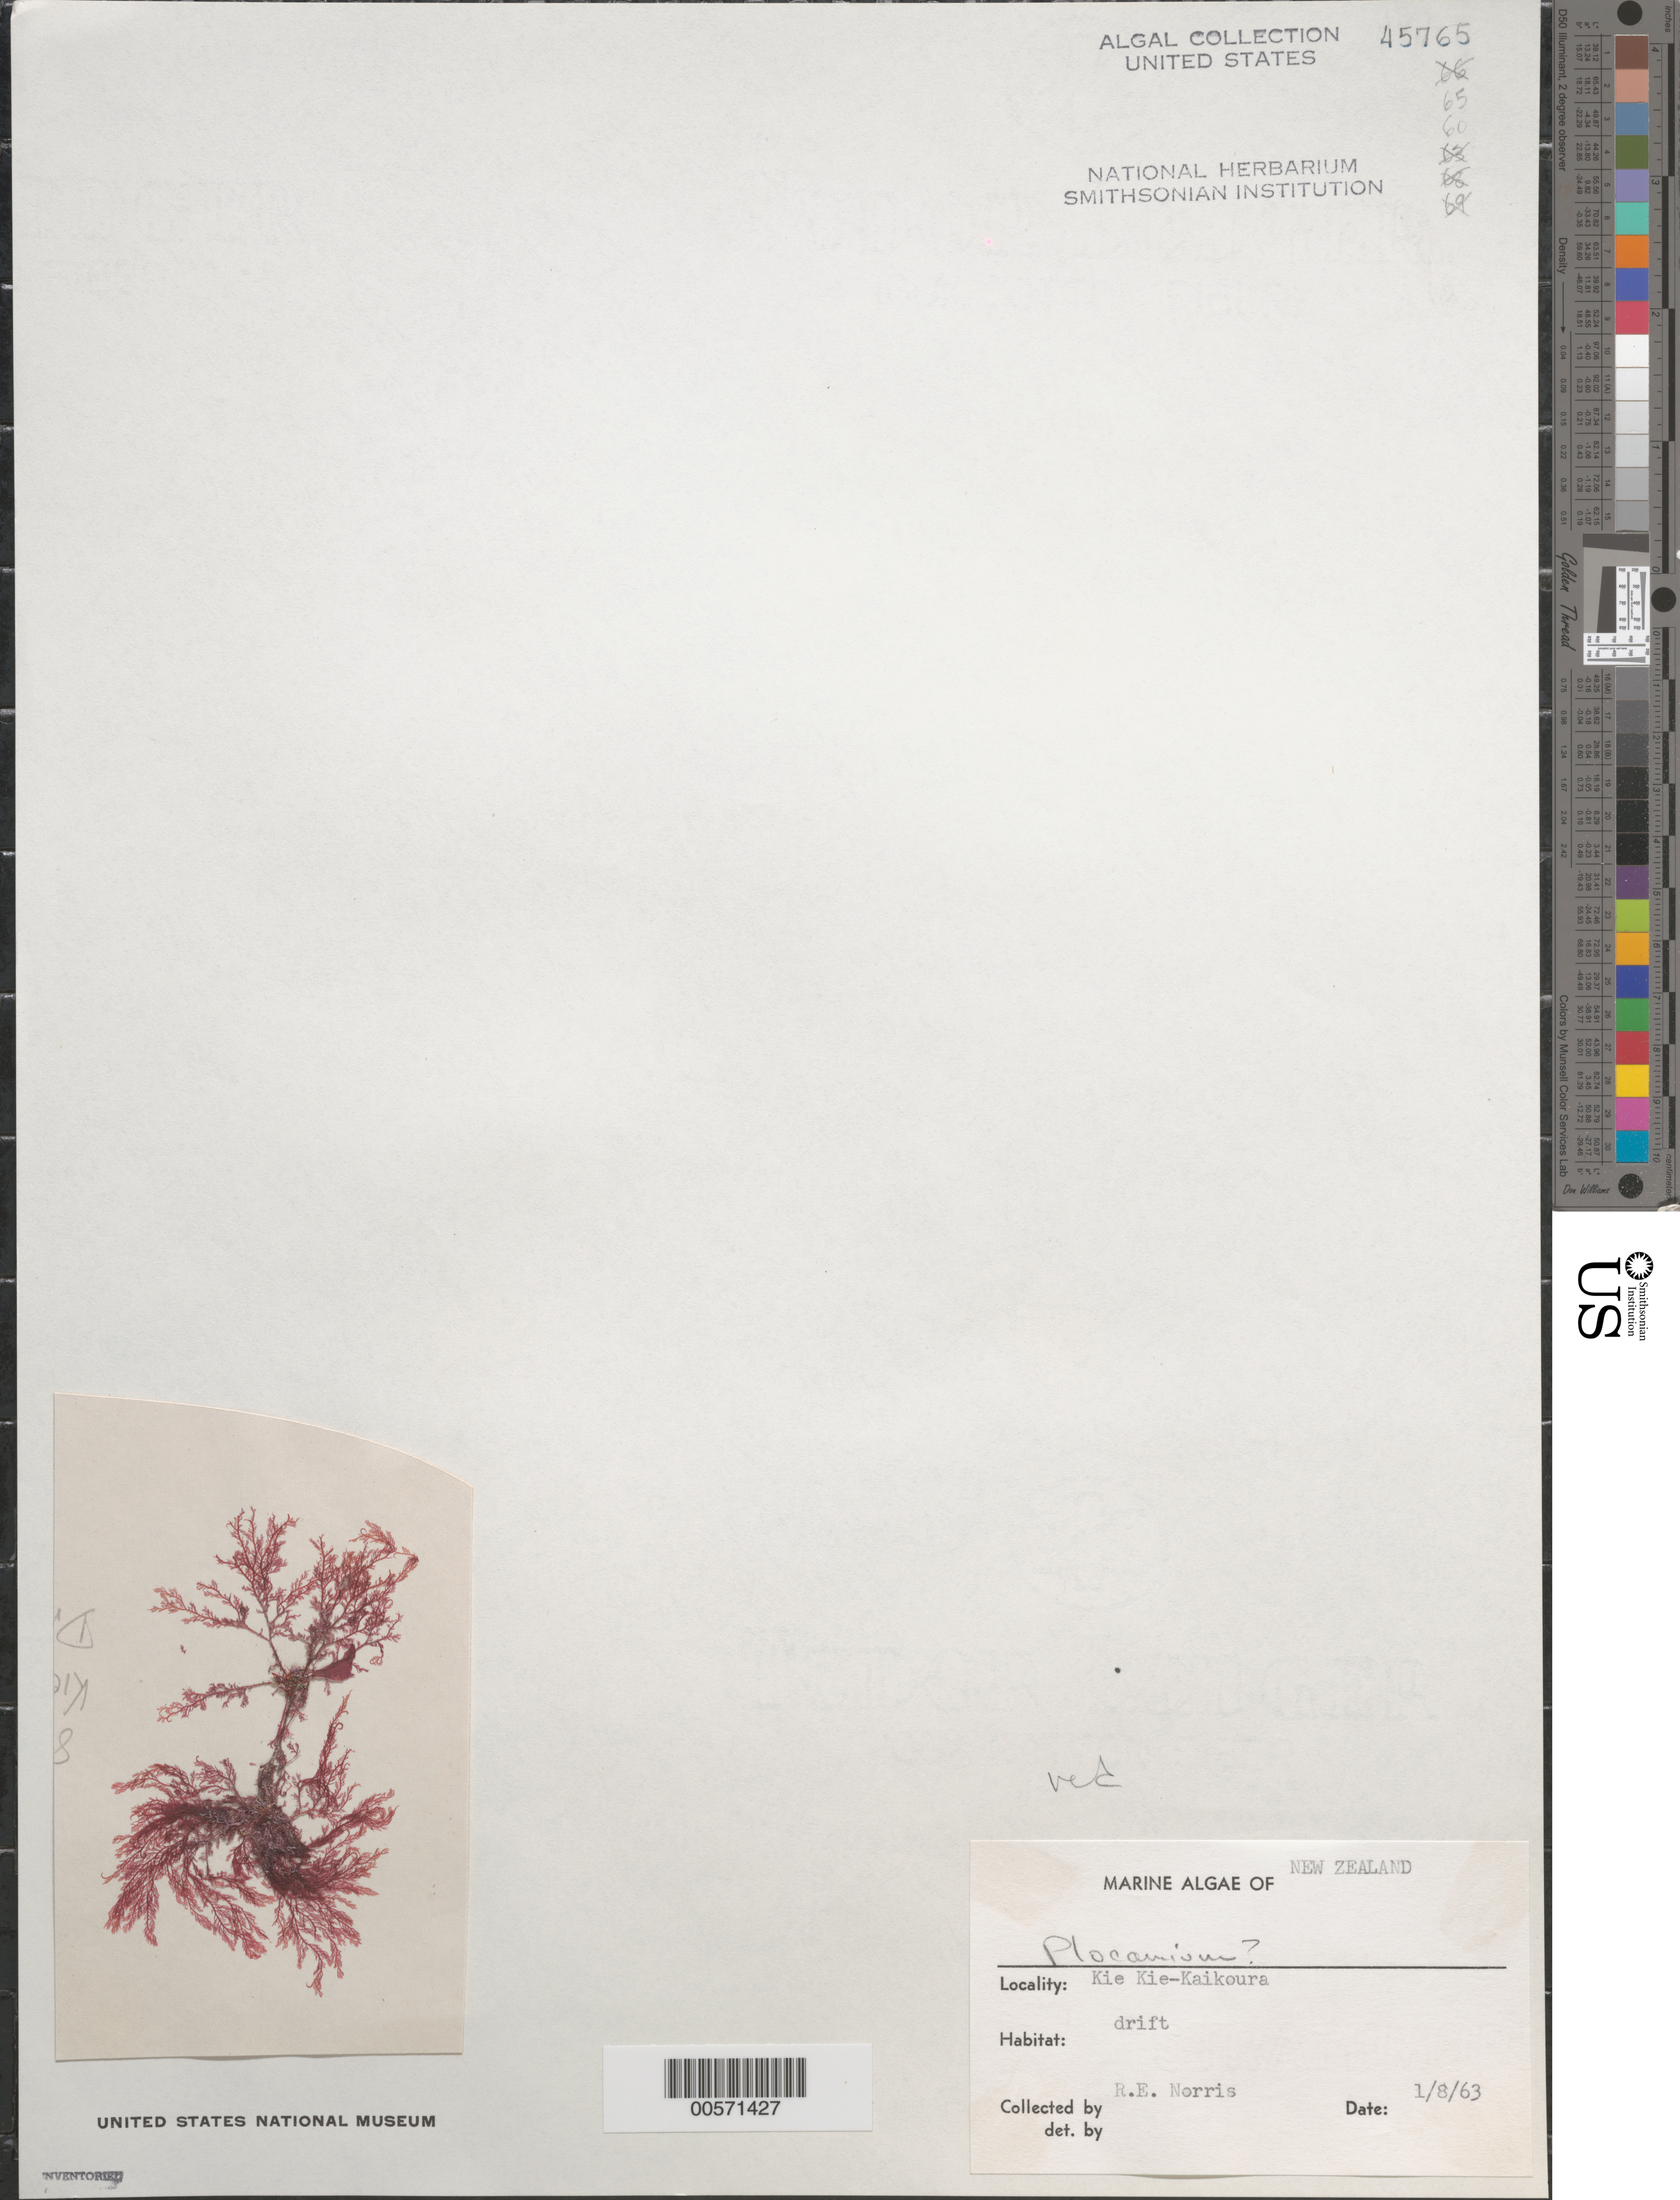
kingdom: Plantae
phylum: Rhodophyta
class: Florideophyceae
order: Plocamiales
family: Plocamiaceae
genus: Plocamium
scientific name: Plocamium sp.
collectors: R. E. Norris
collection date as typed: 08 Jan 1963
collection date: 1963-01-08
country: New Zealand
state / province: Canterbury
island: South Island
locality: Kie Kie-Kaikoura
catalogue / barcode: US 45765